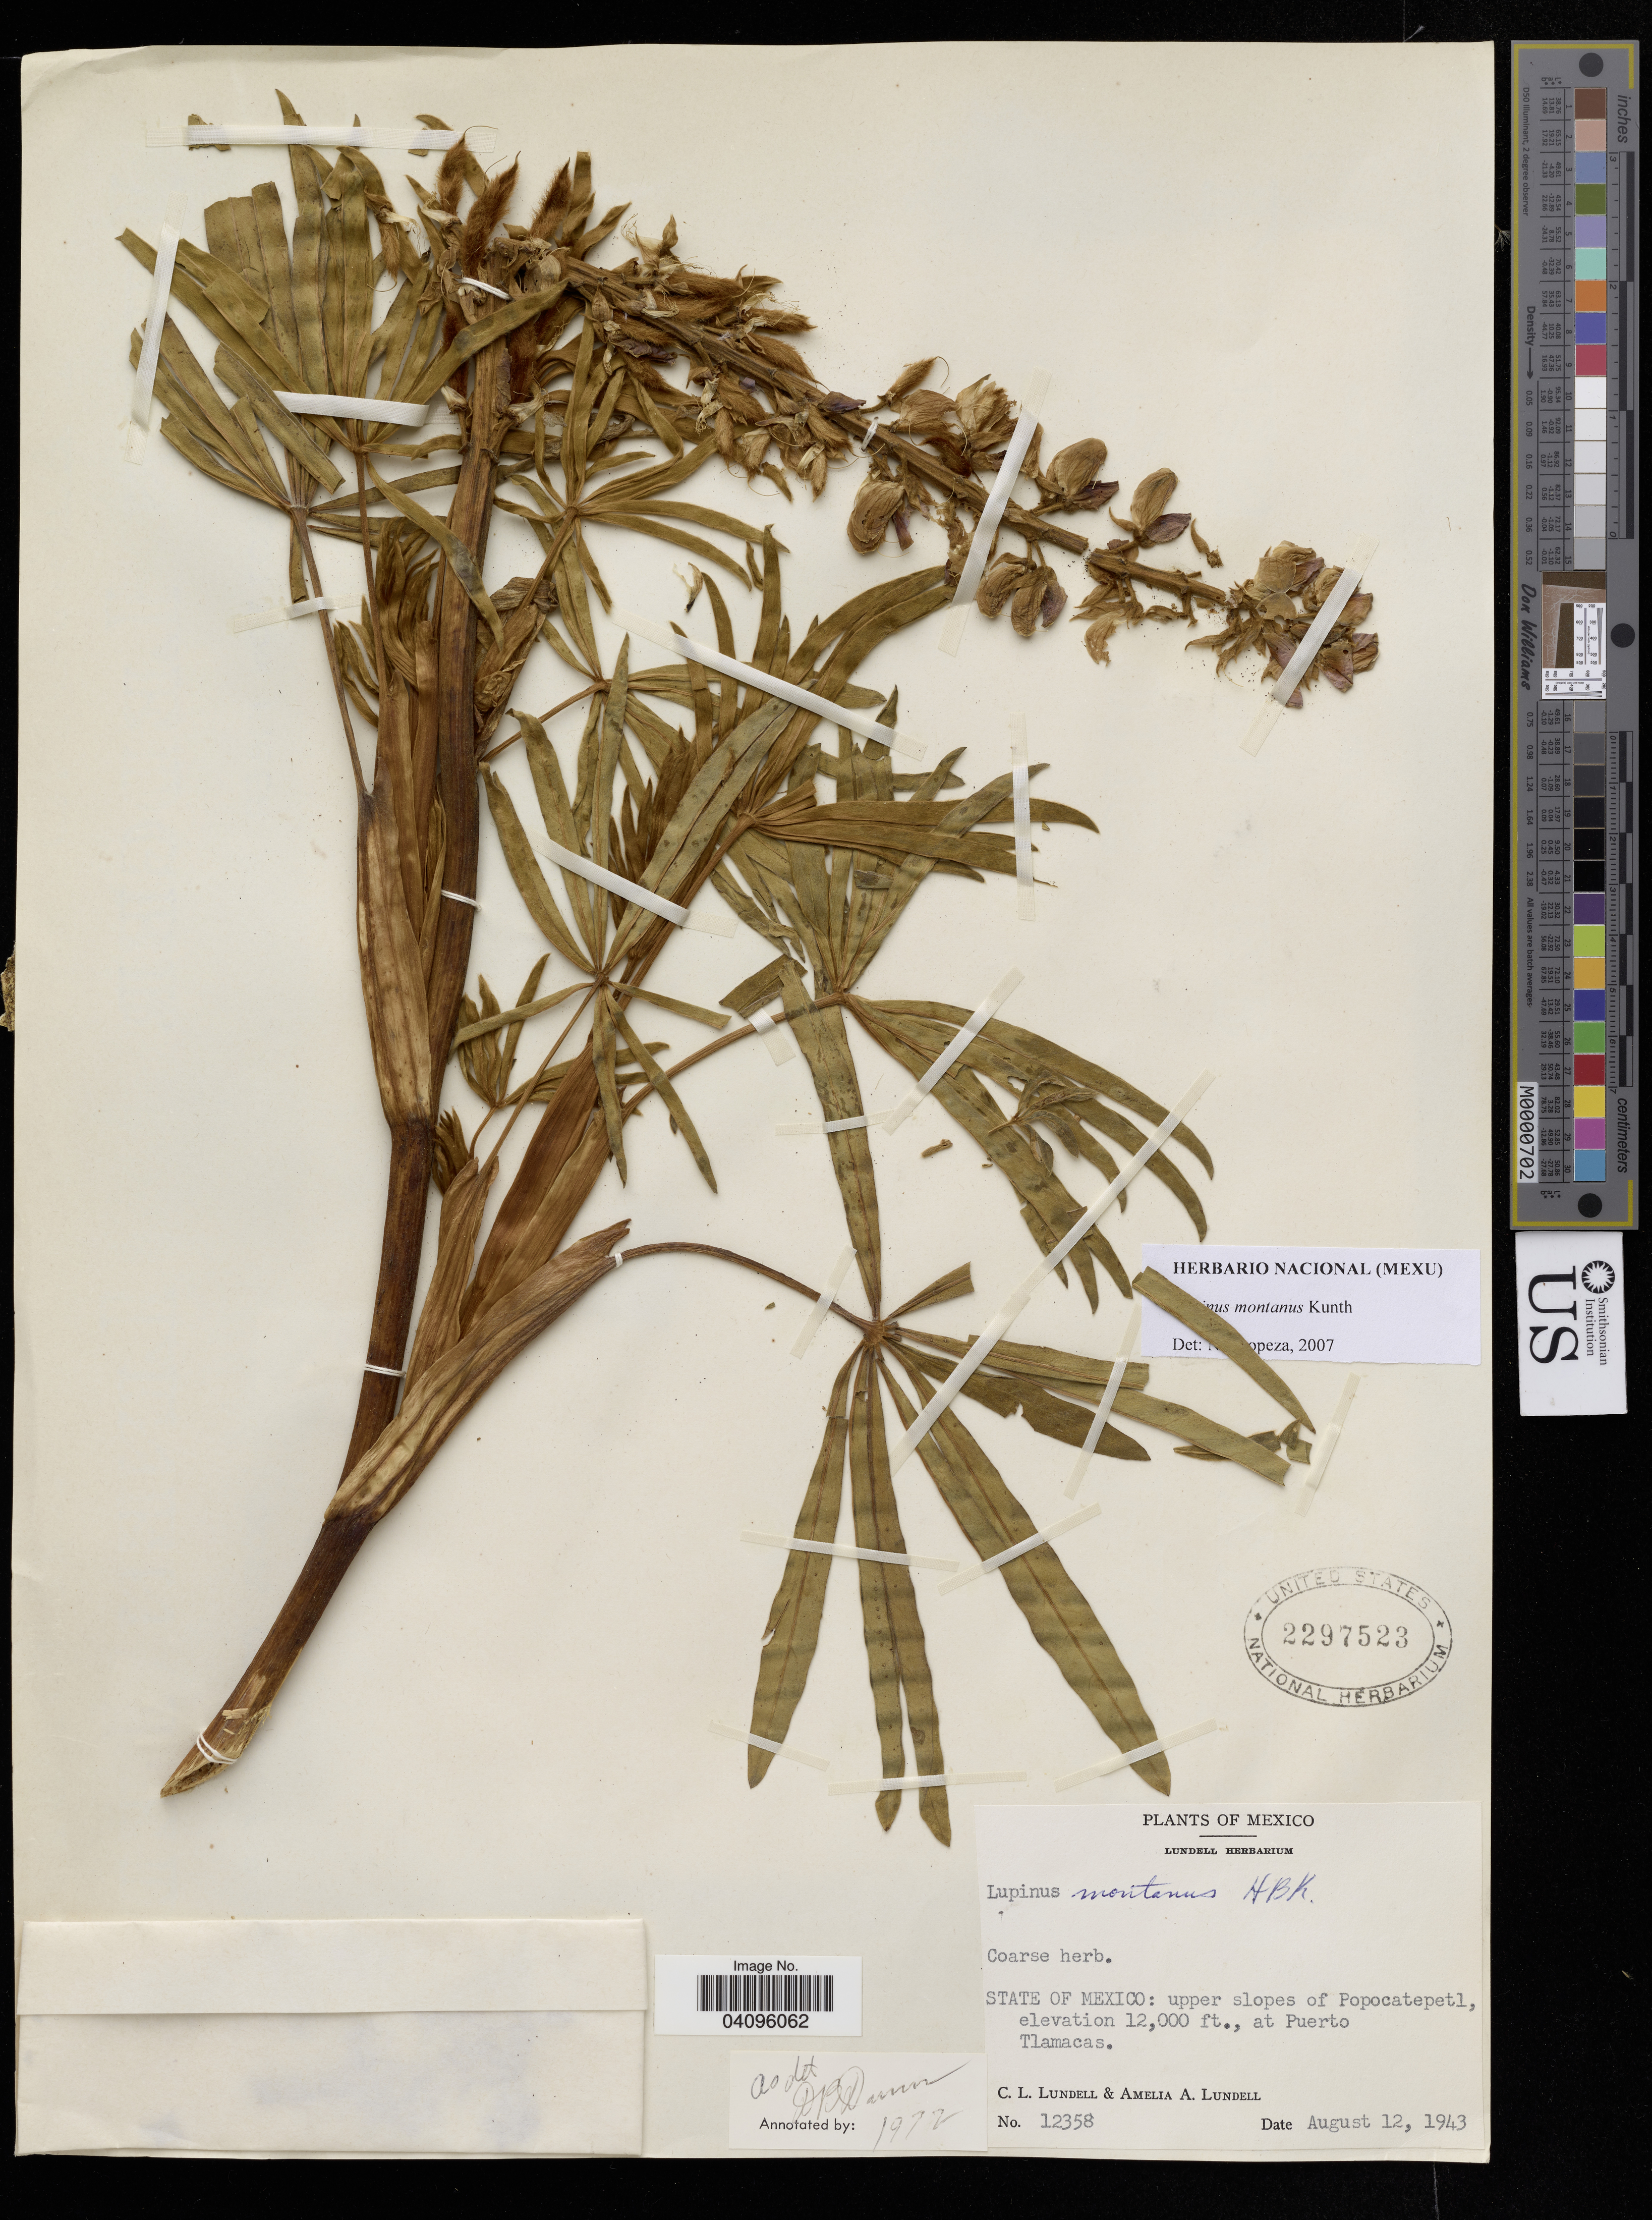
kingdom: Plantae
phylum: Tracheophyta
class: Magnoliopsida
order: Fabales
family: Fabaceae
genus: Lupinus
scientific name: Lupinus montanus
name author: Kunth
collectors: C. L. Lundell & A. Lundell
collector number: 12358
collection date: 1943-08-12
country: Mexico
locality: State of Mexico: Upper slopes of Popocatepetl, at Puerto Tlamacas.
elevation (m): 3658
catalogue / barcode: US 2297523